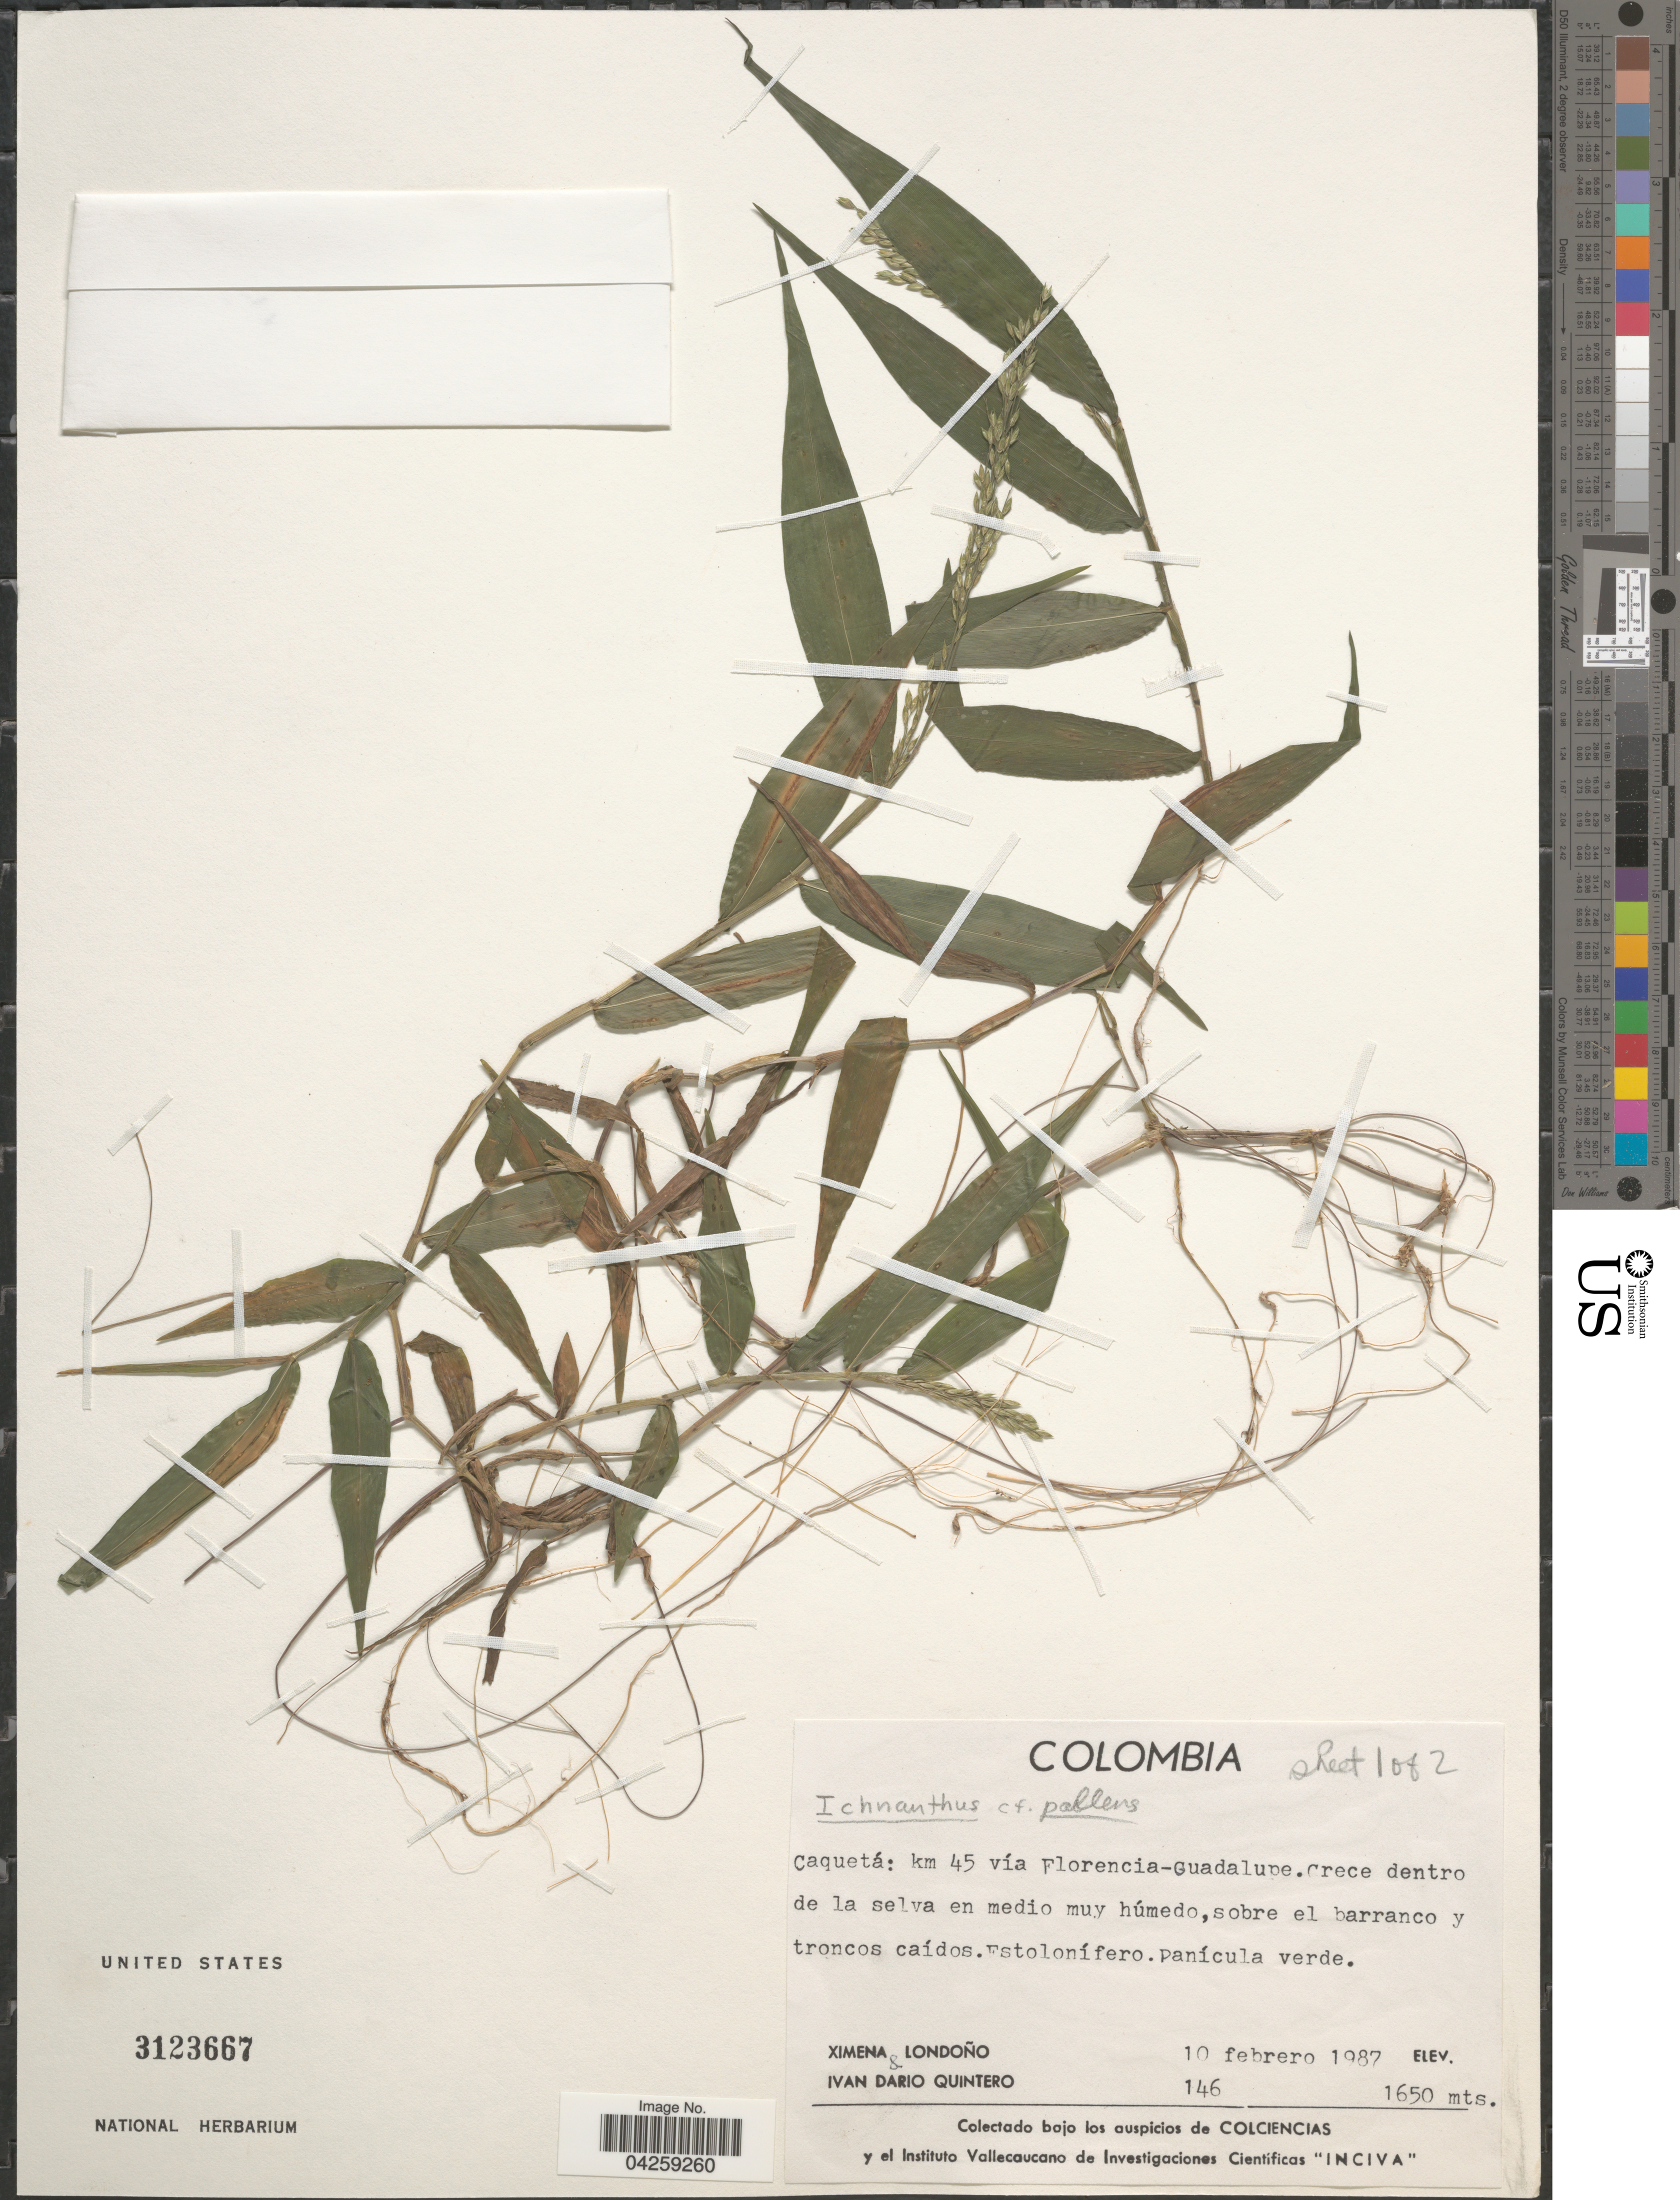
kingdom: Plantae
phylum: Tracheophyta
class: Liliopsida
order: Poales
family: Poaceae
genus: Ichnanthus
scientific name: Ichnanthus pallens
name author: (Sw.) Munro ex Benth.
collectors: X. Londoño & I. Quintero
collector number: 146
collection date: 1987-02-10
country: Colombia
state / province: Caquetá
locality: Km 45 vía Florencia-Guadalupe.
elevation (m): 1650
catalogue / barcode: US 3123667